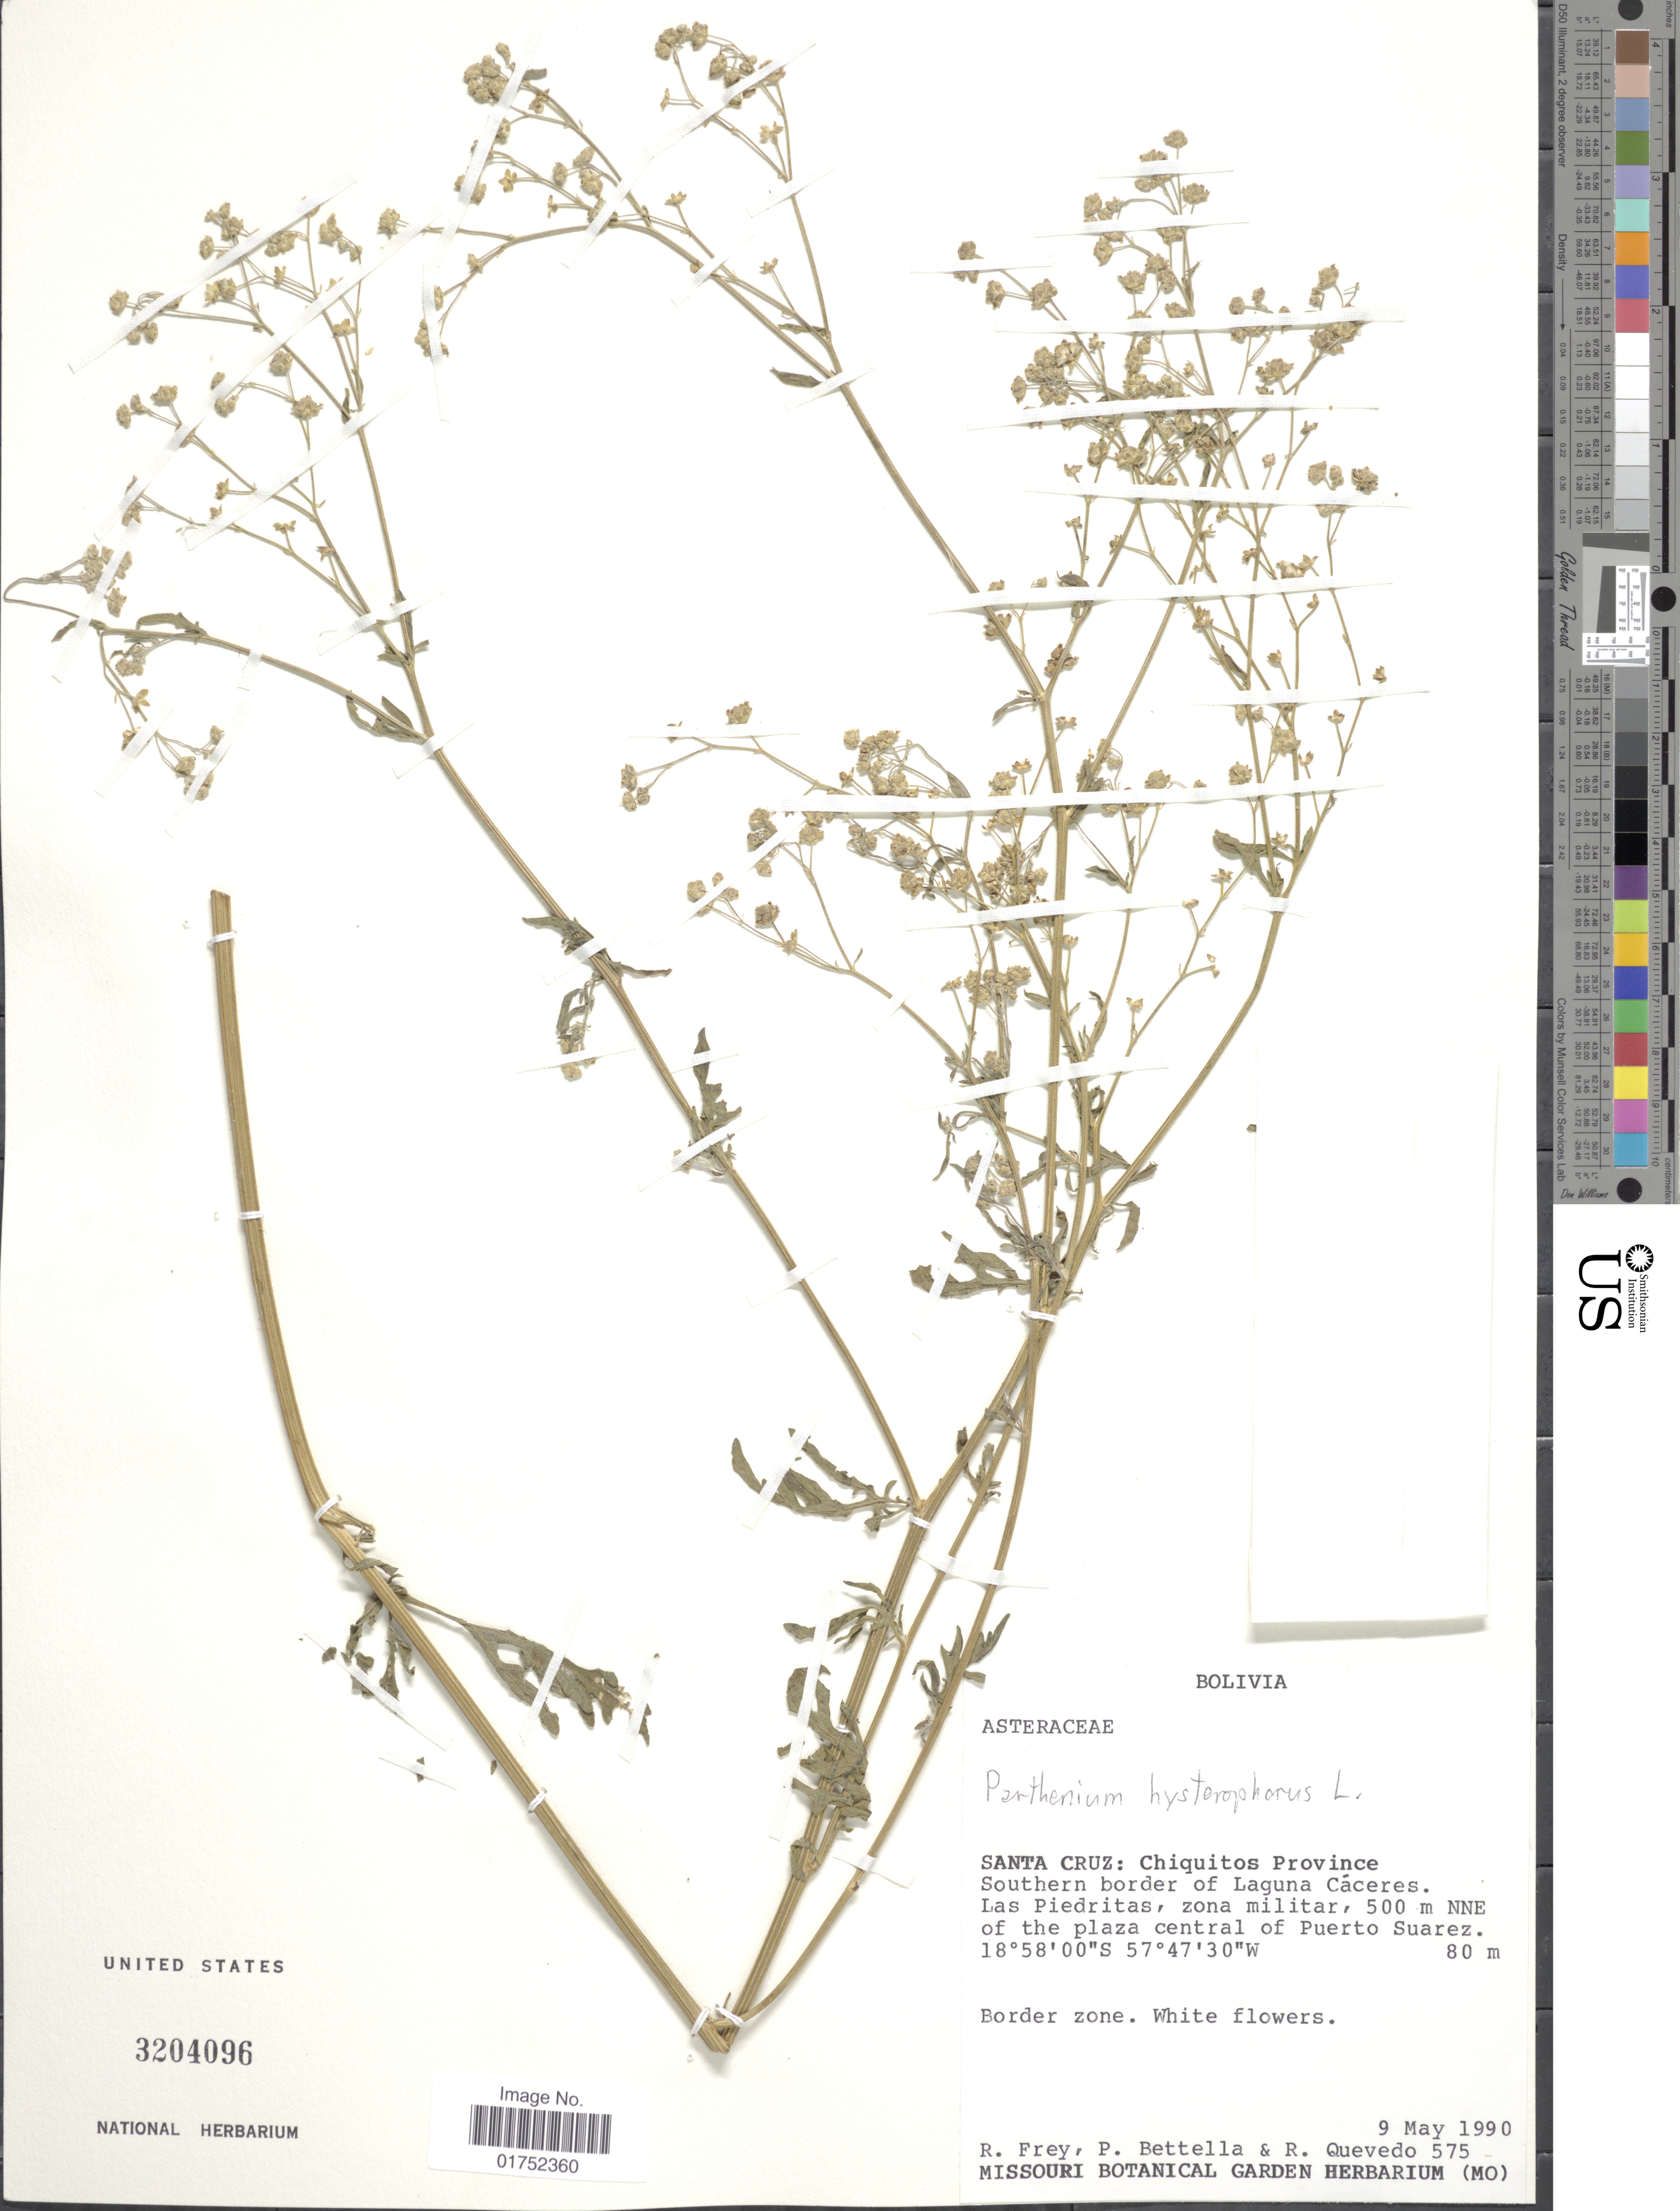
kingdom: Plantae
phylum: Tracheophyta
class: Magnoliopsida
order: Asterales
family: Asteraceae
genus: Parthenium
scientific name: Parthenium hysterophorus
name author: L.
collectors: R. Frey, P. Bettella & R. Quevedo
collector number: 575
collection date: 1990-05-09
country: Bolivia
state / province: Santa Cruz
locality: Chiquitos Province, Southern border of Laguna Caceres, Las Piedritas, zona militar, 500 m NNE of the plaza central of Puerto Suarez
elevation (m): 80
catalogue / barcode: US 3204096